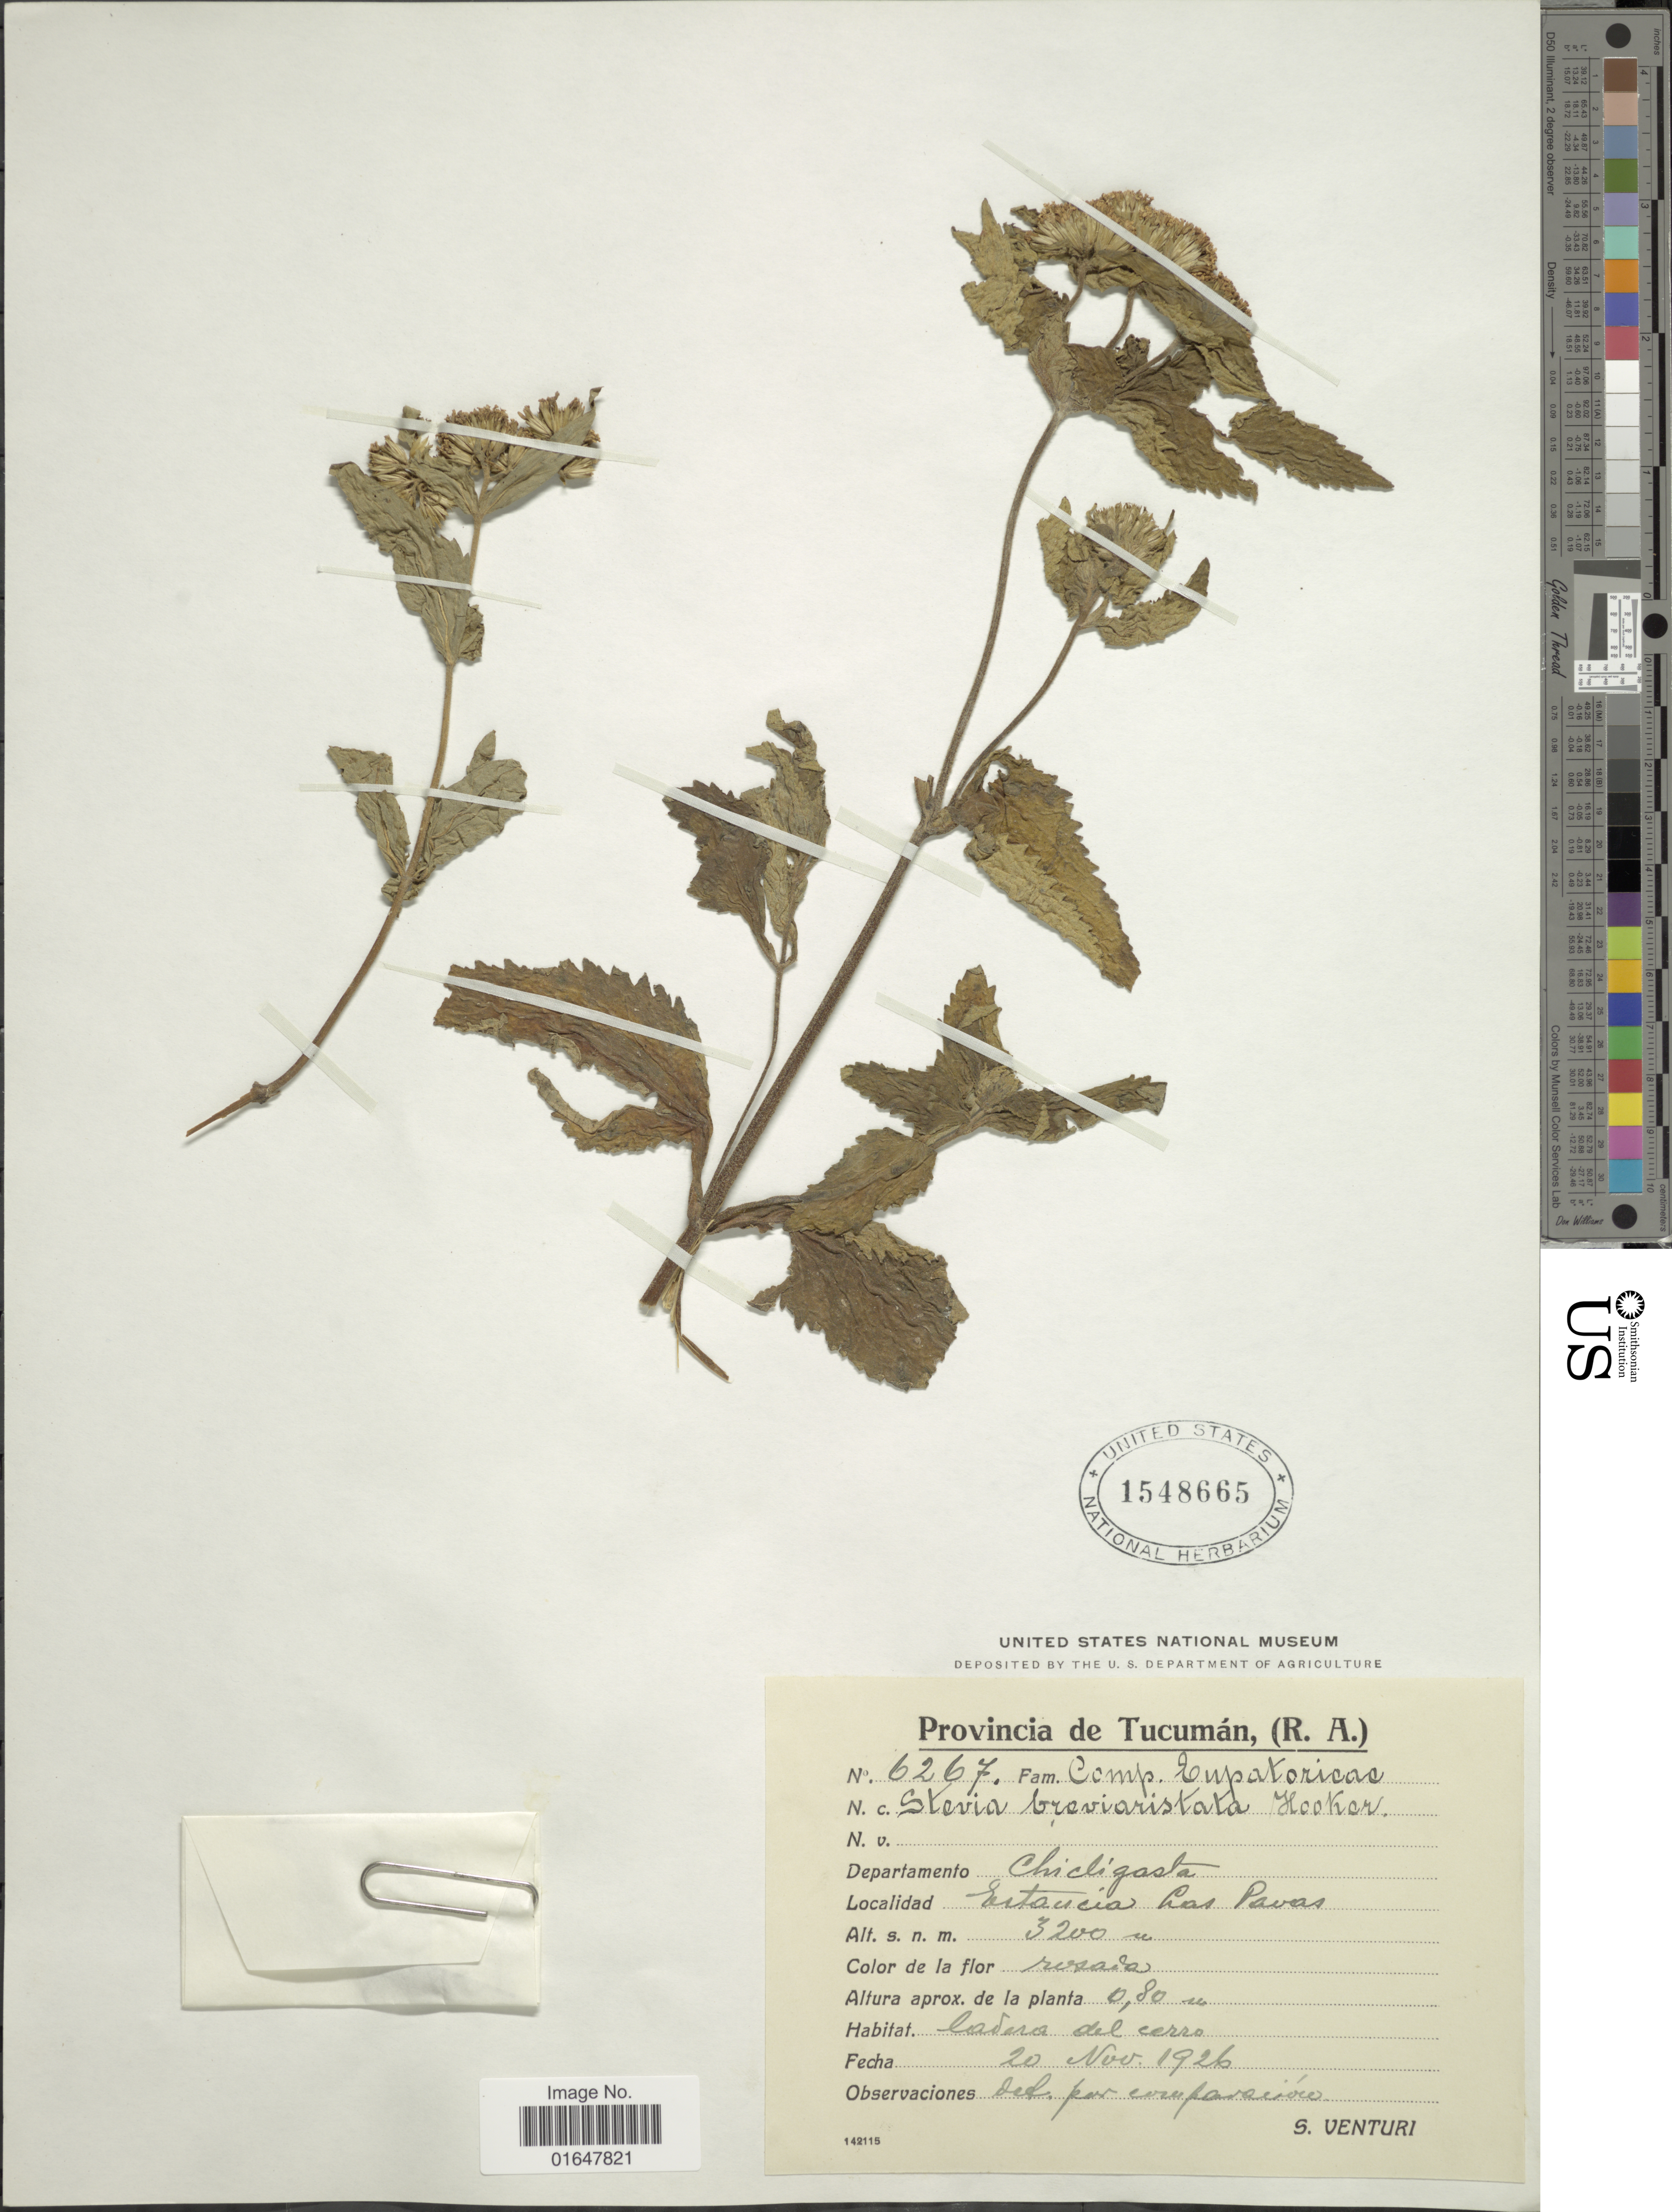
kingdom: Plantae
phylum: Tracheophyta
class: Magnoliopsida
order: Asterales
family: Asteraceae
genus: Stevia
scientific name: Stevia breviaristata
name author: Hook. & Arn.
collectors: S. Venturi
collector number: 6267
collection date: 1926-11-20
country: Argentina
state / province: Tucuman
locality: Departamento Chicligasta, Estancia Las Pavas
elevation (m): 3200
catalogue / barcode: US 1548665